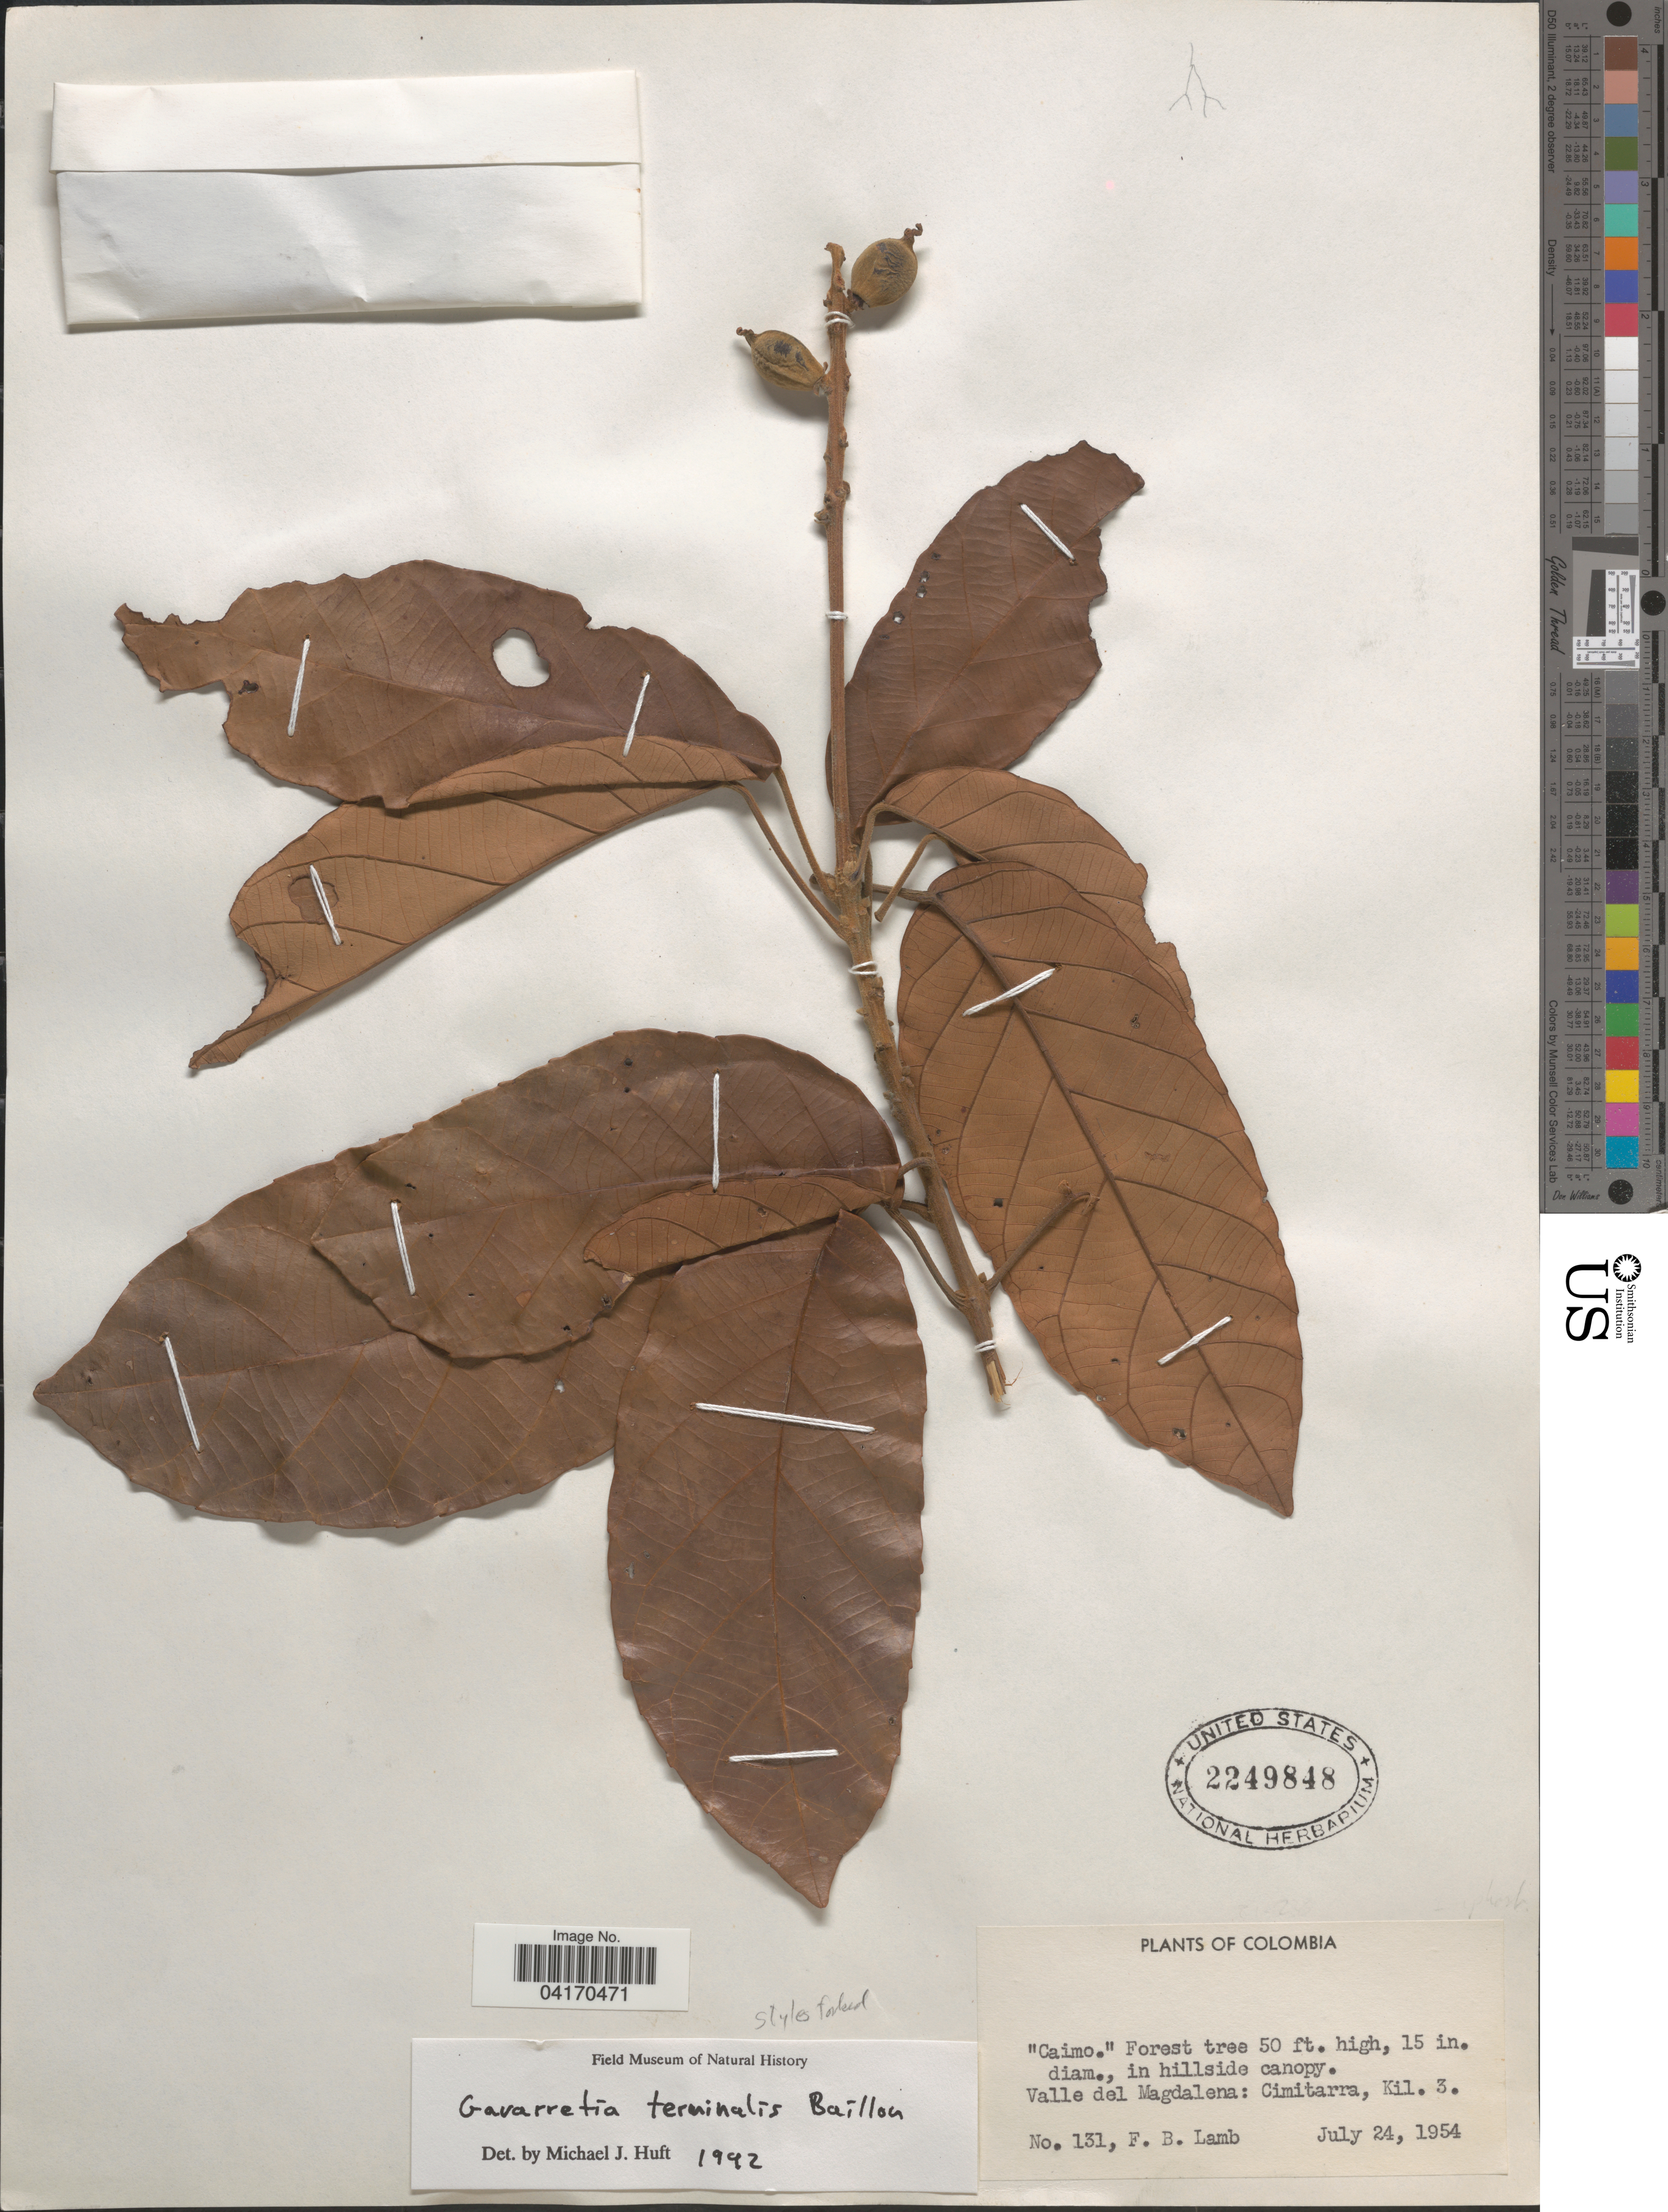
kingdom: Plantae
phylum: Tracheophyta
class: Magnoliopsida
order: Malpighiales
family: Euphorbiaceae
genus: Gavarretia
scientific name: Gavarretia terminalis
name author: Baill.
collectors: F. B. Lamb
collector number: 131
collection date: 1954-07-24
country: Colombia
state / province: Magdalena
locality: Valle del Magdalena: Cimitarra, Kil. 3.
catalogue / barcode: US 2249848